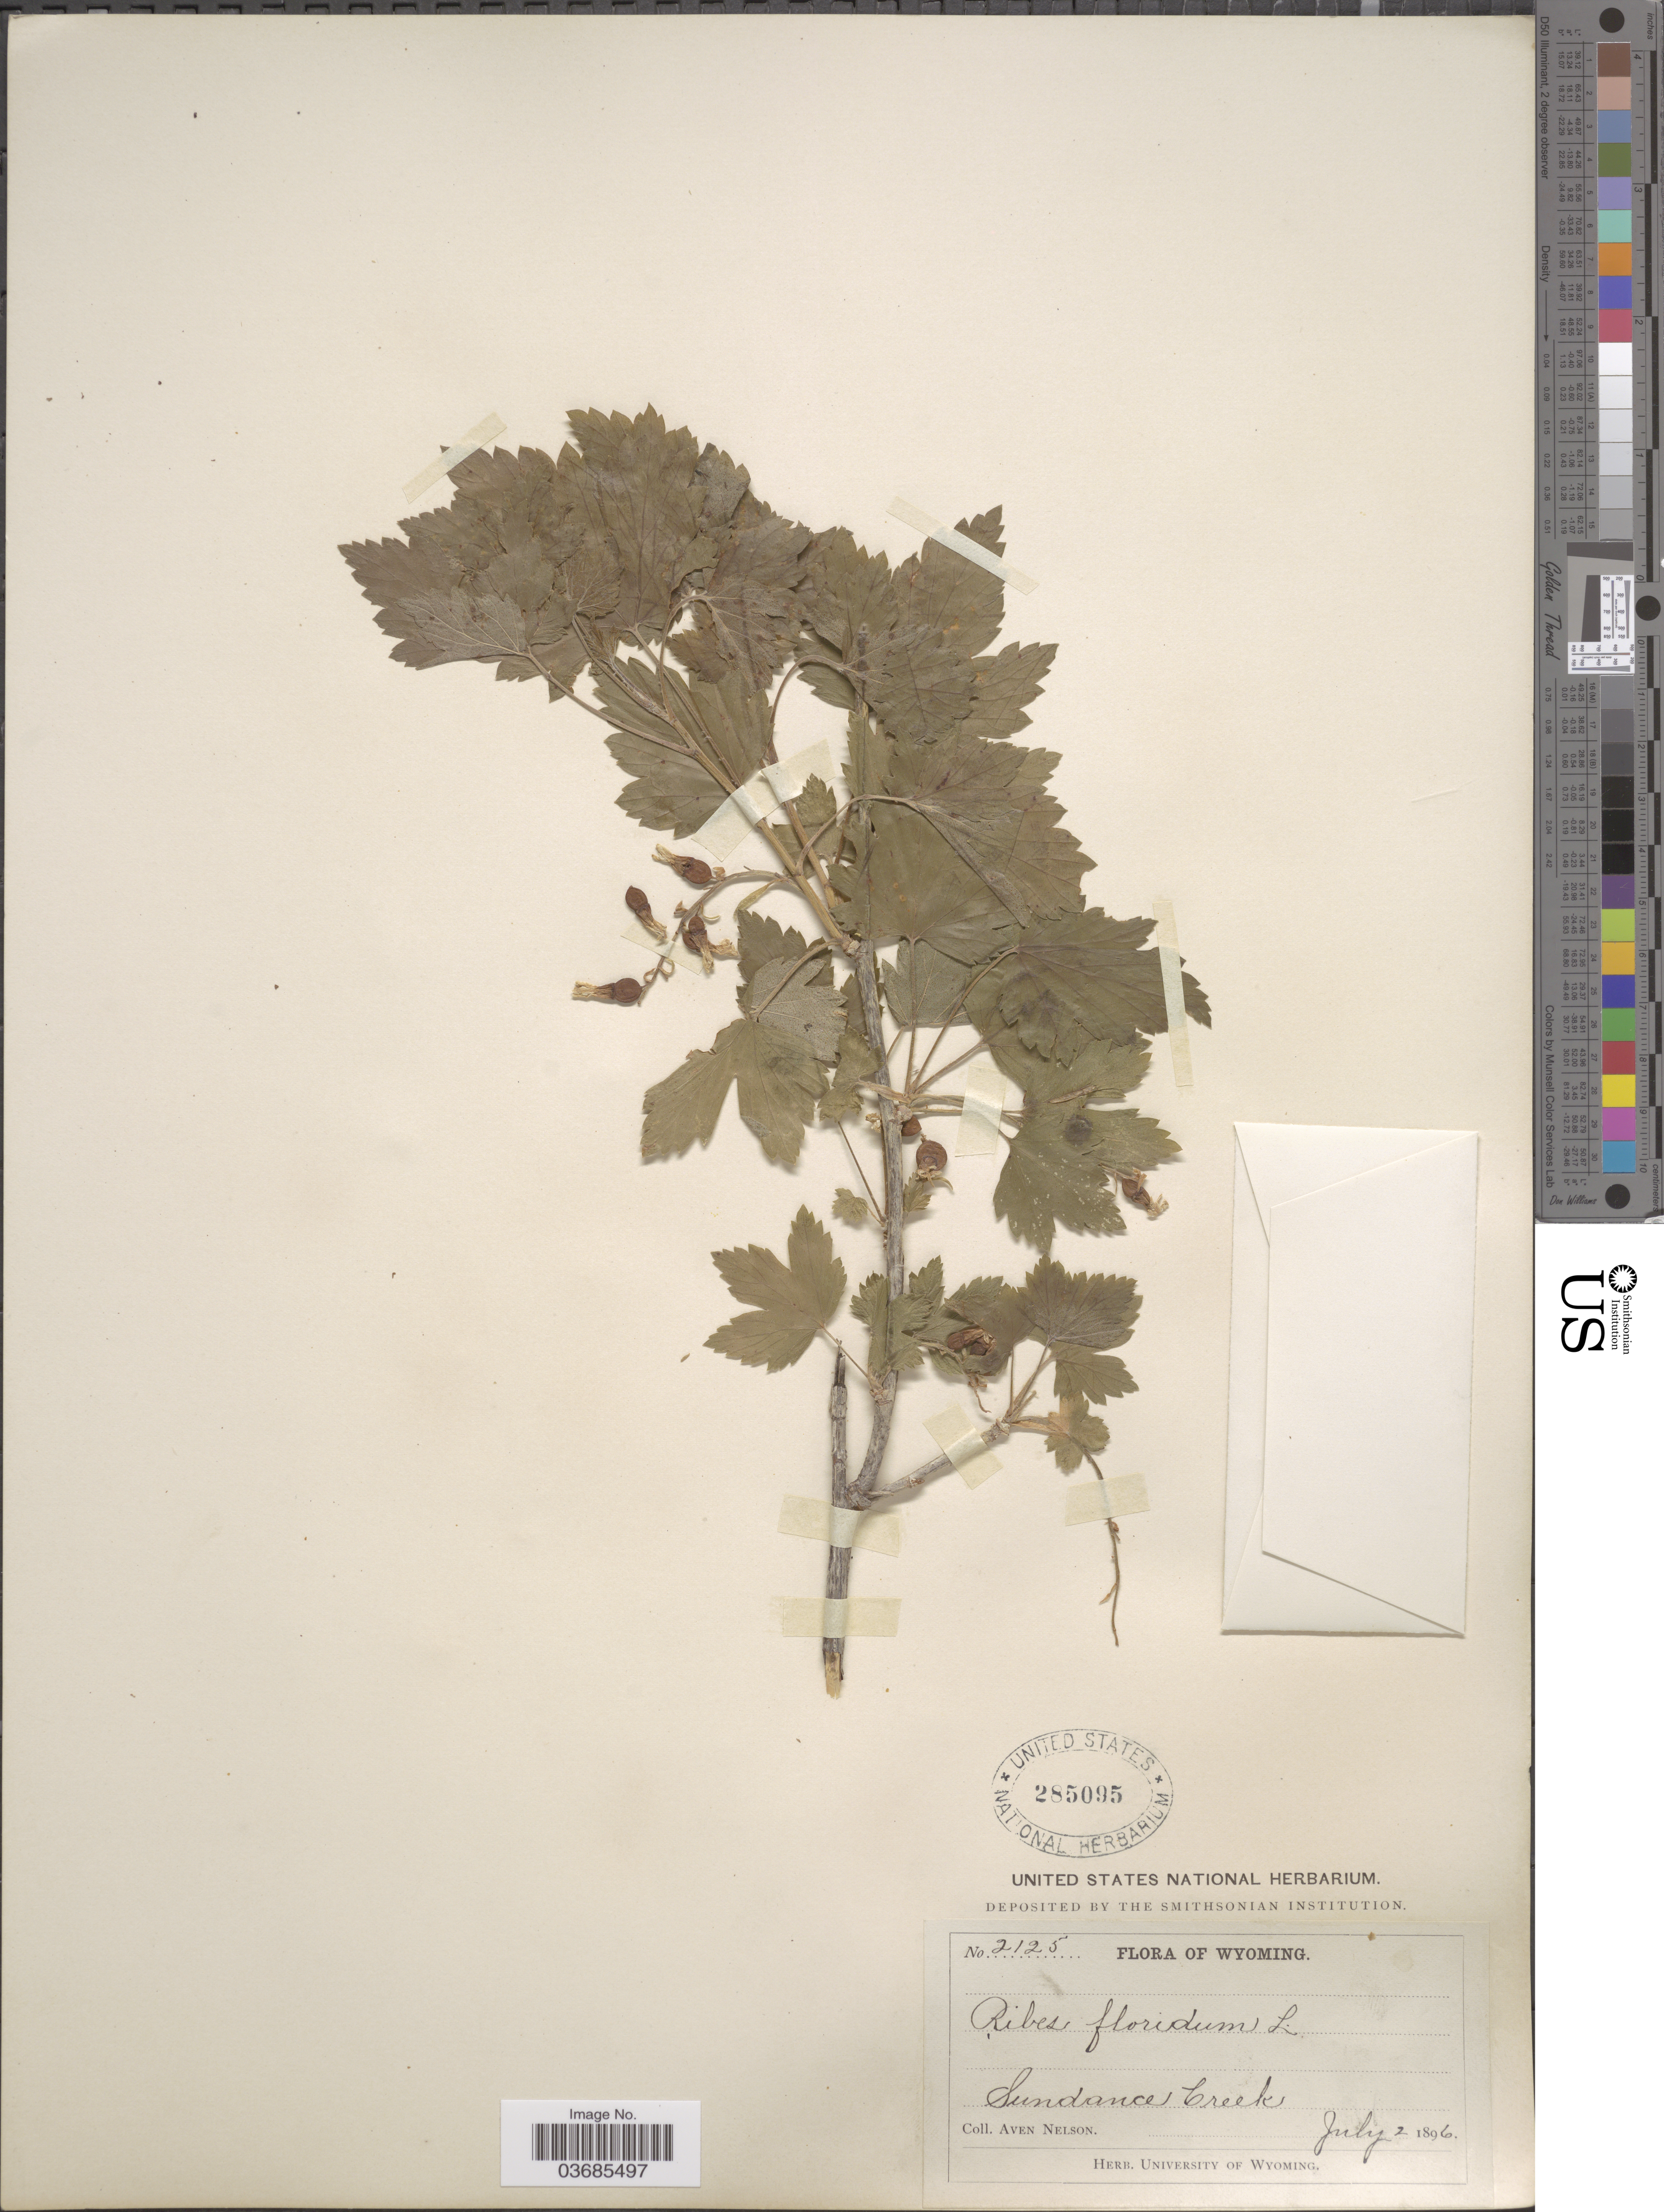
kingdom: Plantae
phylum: Tracheophyta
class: Magnoliopsida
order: Saxifragales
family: Grossulariaceae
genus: Ribes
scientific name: Ribes americanum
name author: Mill.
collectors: A. Nelson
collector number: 2125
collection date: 1896-07-02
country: United States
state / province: Wyoming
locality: Sundance Creek.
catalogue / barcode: US 285095